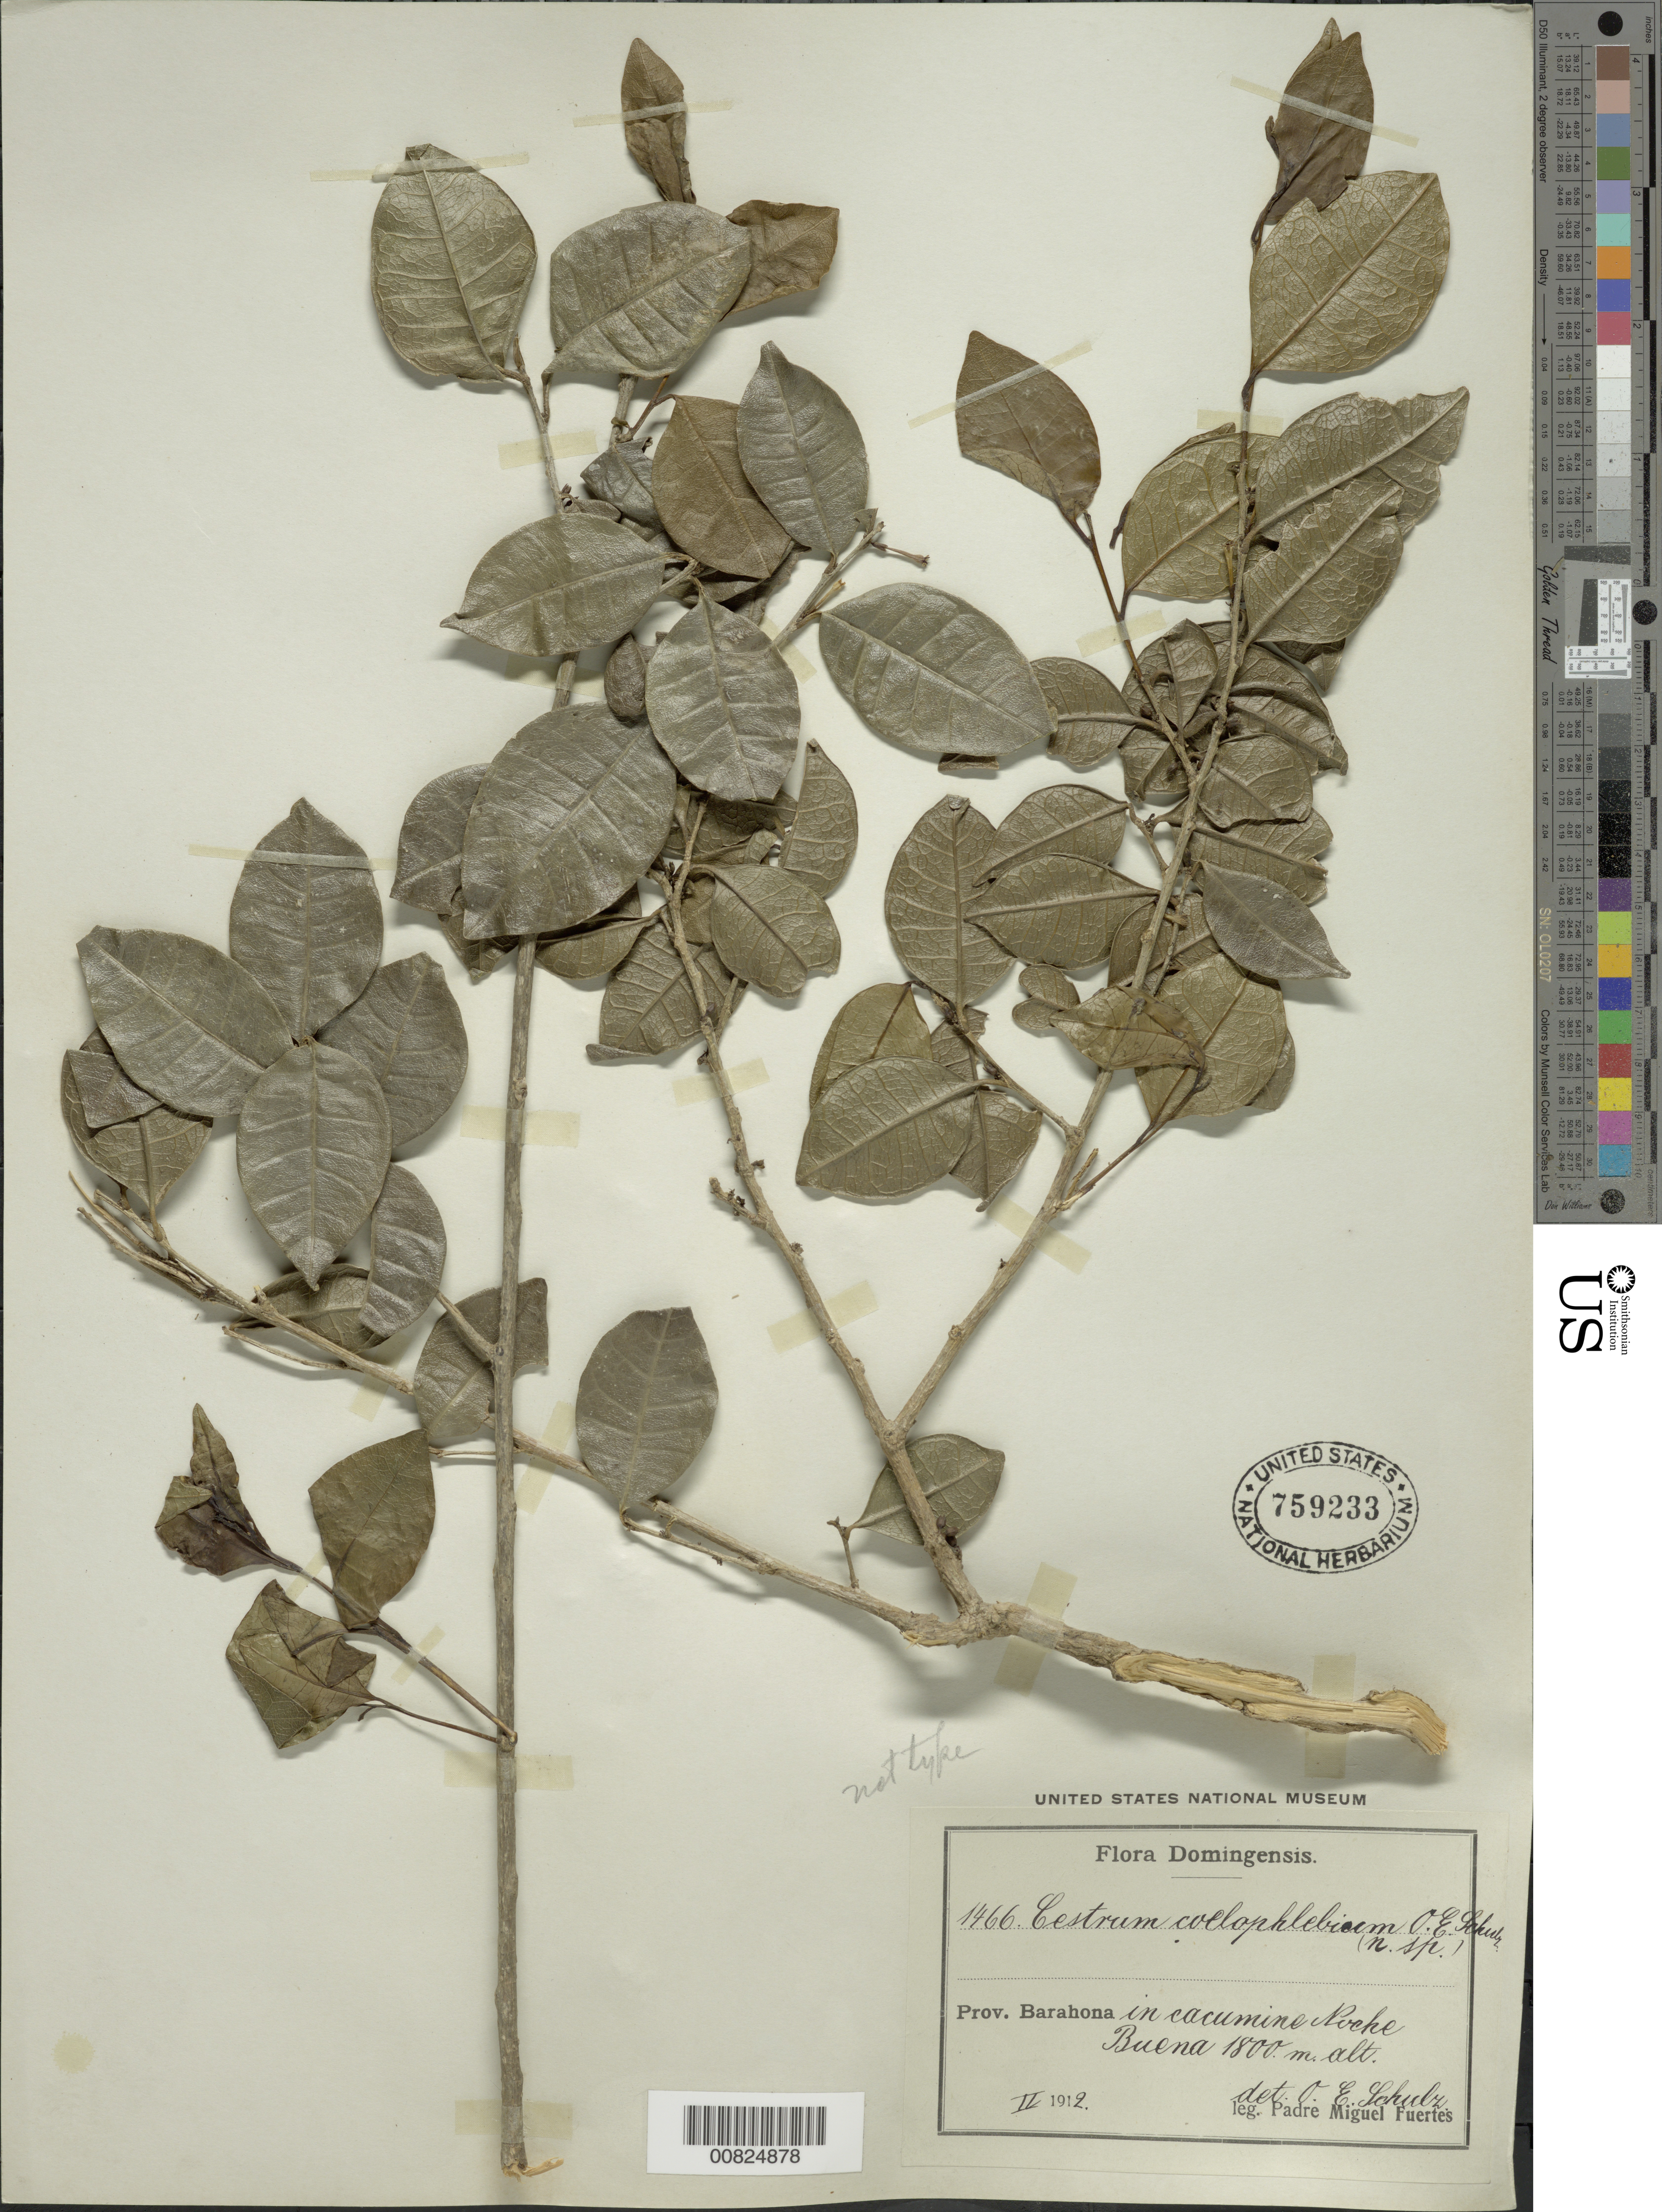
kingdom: Plantae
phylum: Tracheophyta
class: Magnoliopsida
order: Solanales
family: Solanaceae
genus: Cestrum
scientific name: Cestrum coelophlebium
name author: O.E. Schulz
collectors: M. D. Fuertes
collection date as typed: Feb 1912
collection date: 1912-02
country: Dominican Republic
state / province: Barahona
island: Hispaniola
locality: Noche Buena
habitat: "cacumine"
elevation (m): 1800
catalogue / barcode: US 759233